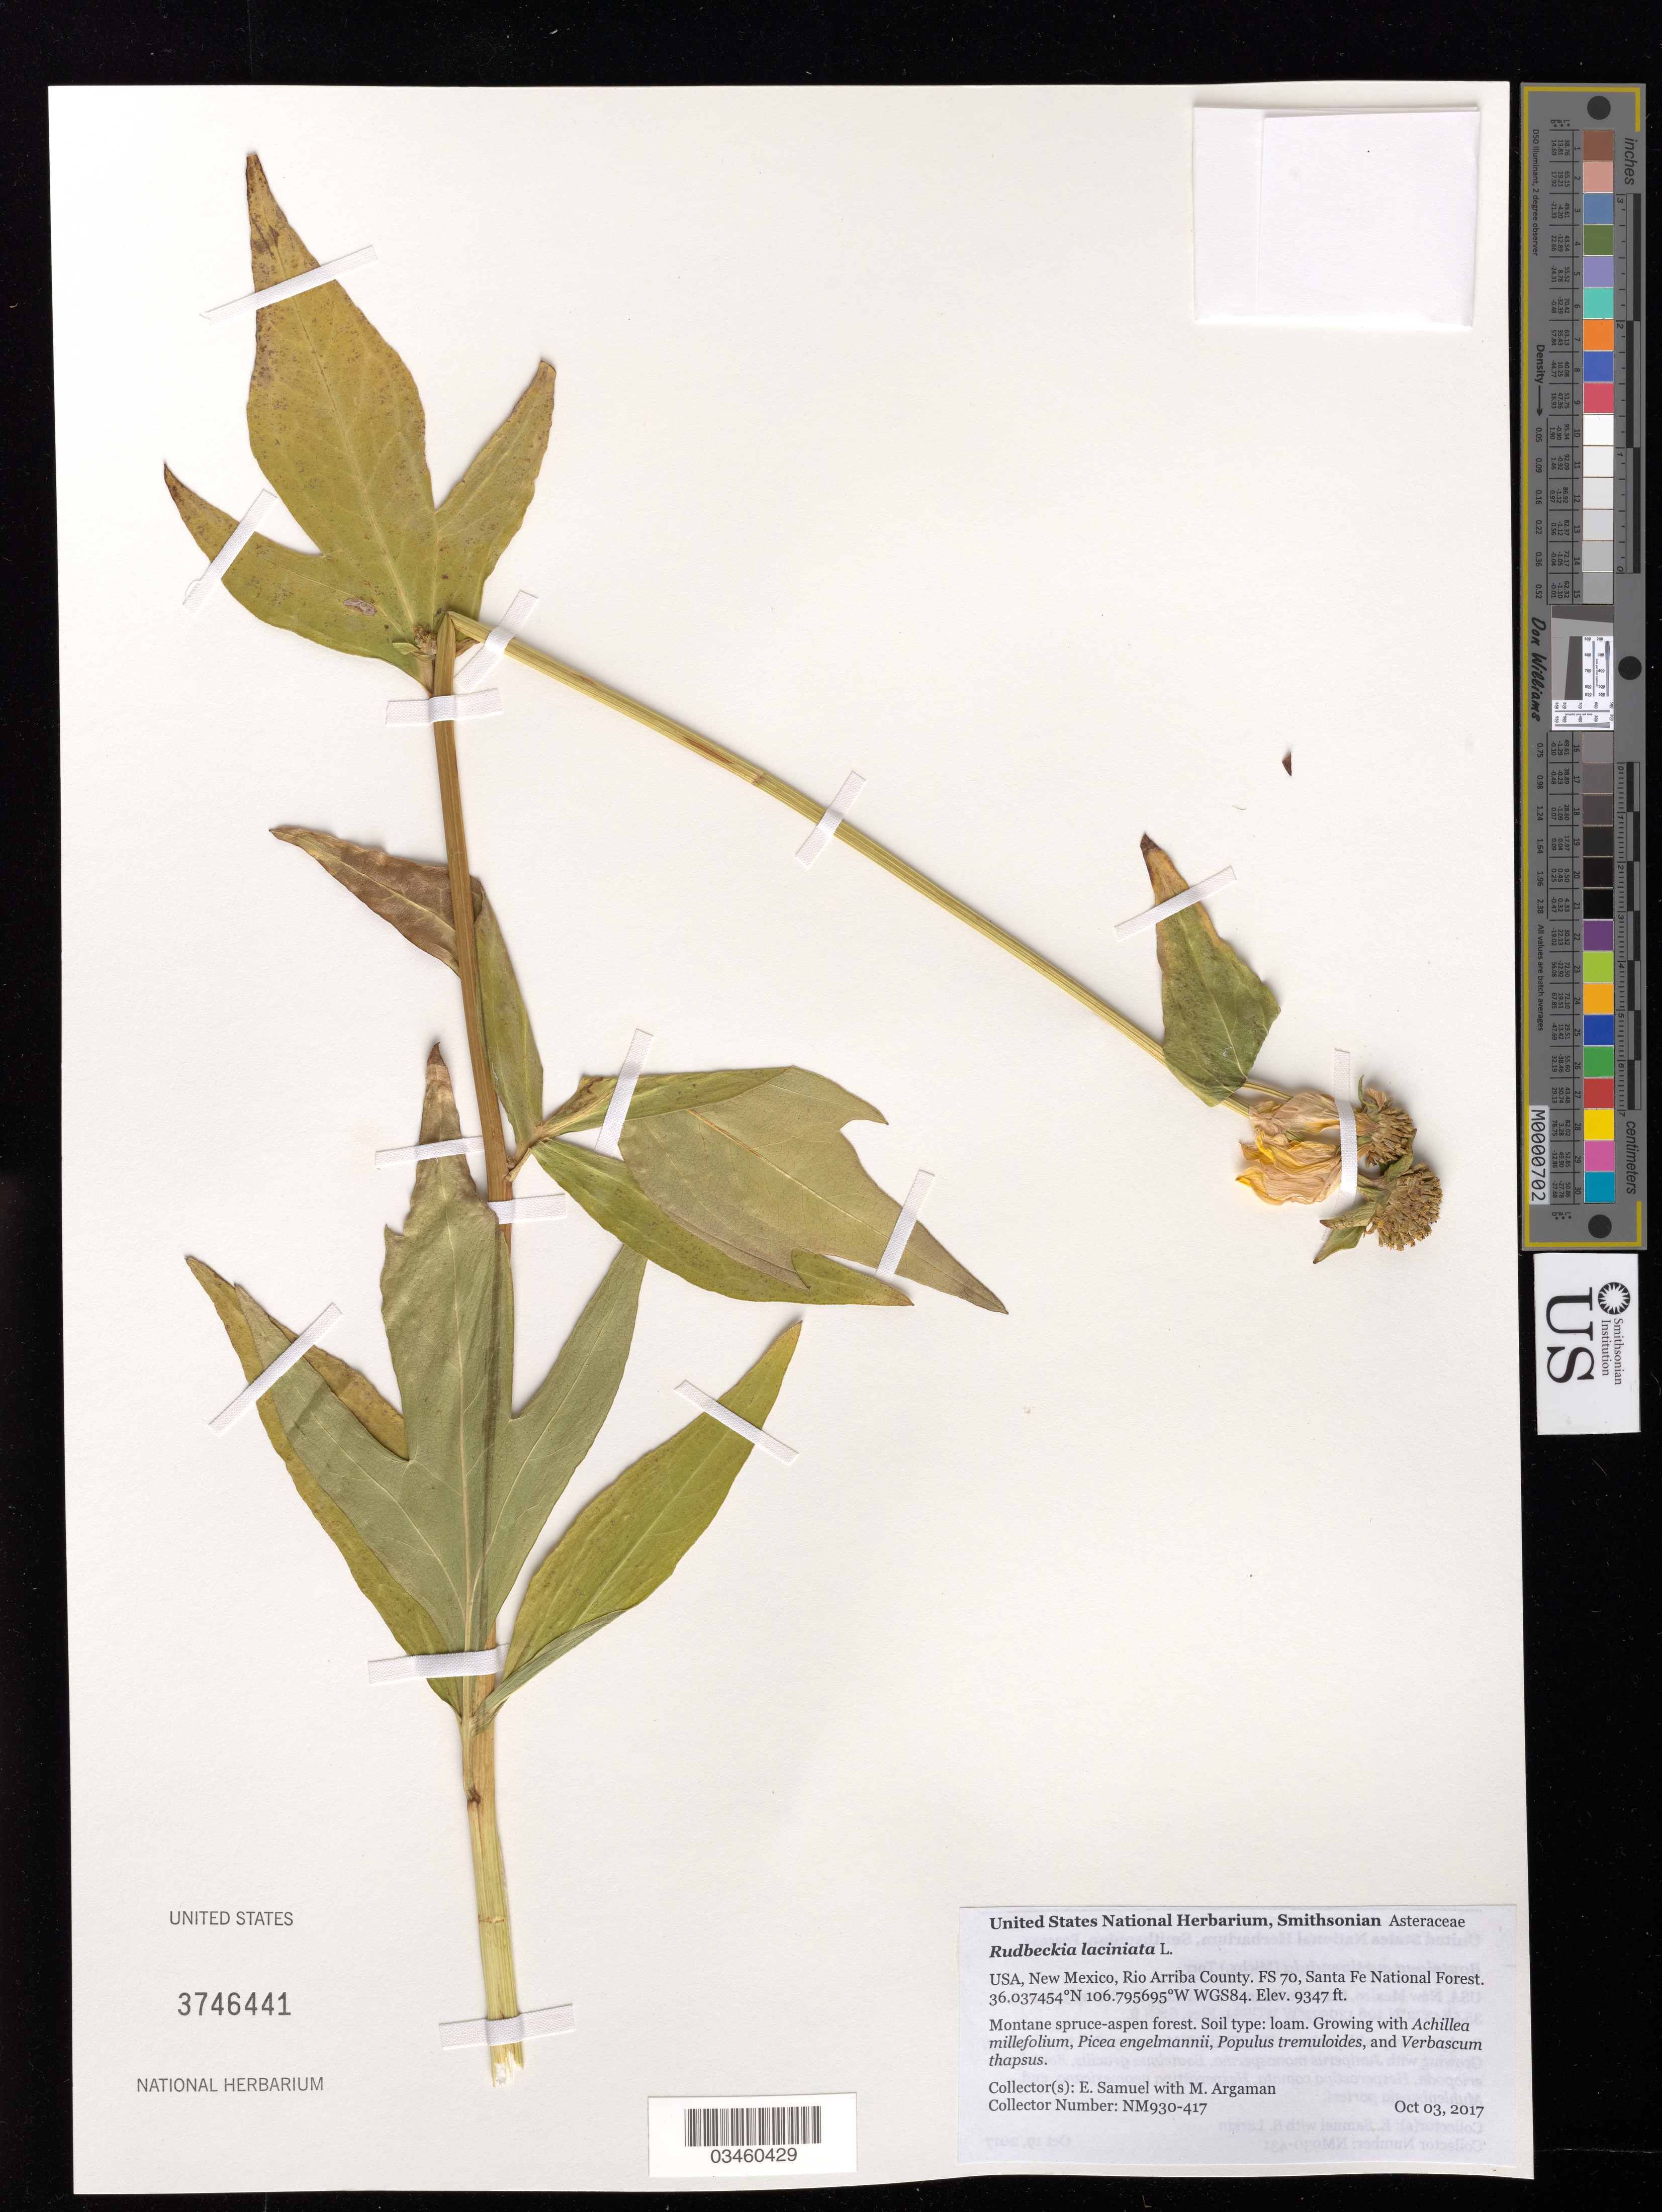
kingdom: Plantae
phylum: Tracheophyta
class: Magnoliopsida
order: Asterales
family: Asteraceae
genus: Rudbeckia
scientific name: Rudbeckia laciniata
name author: L.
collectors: E. Samuel & M. Argaman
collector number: NM930-417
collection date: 2017-10-03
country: United States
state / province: New Mexico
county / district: Rio Arriba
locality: FS Road 70, Santa Fe National Forest.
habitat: Loam. Montane spruce-aspen forest.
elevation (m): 2849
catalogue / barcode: US 3746441